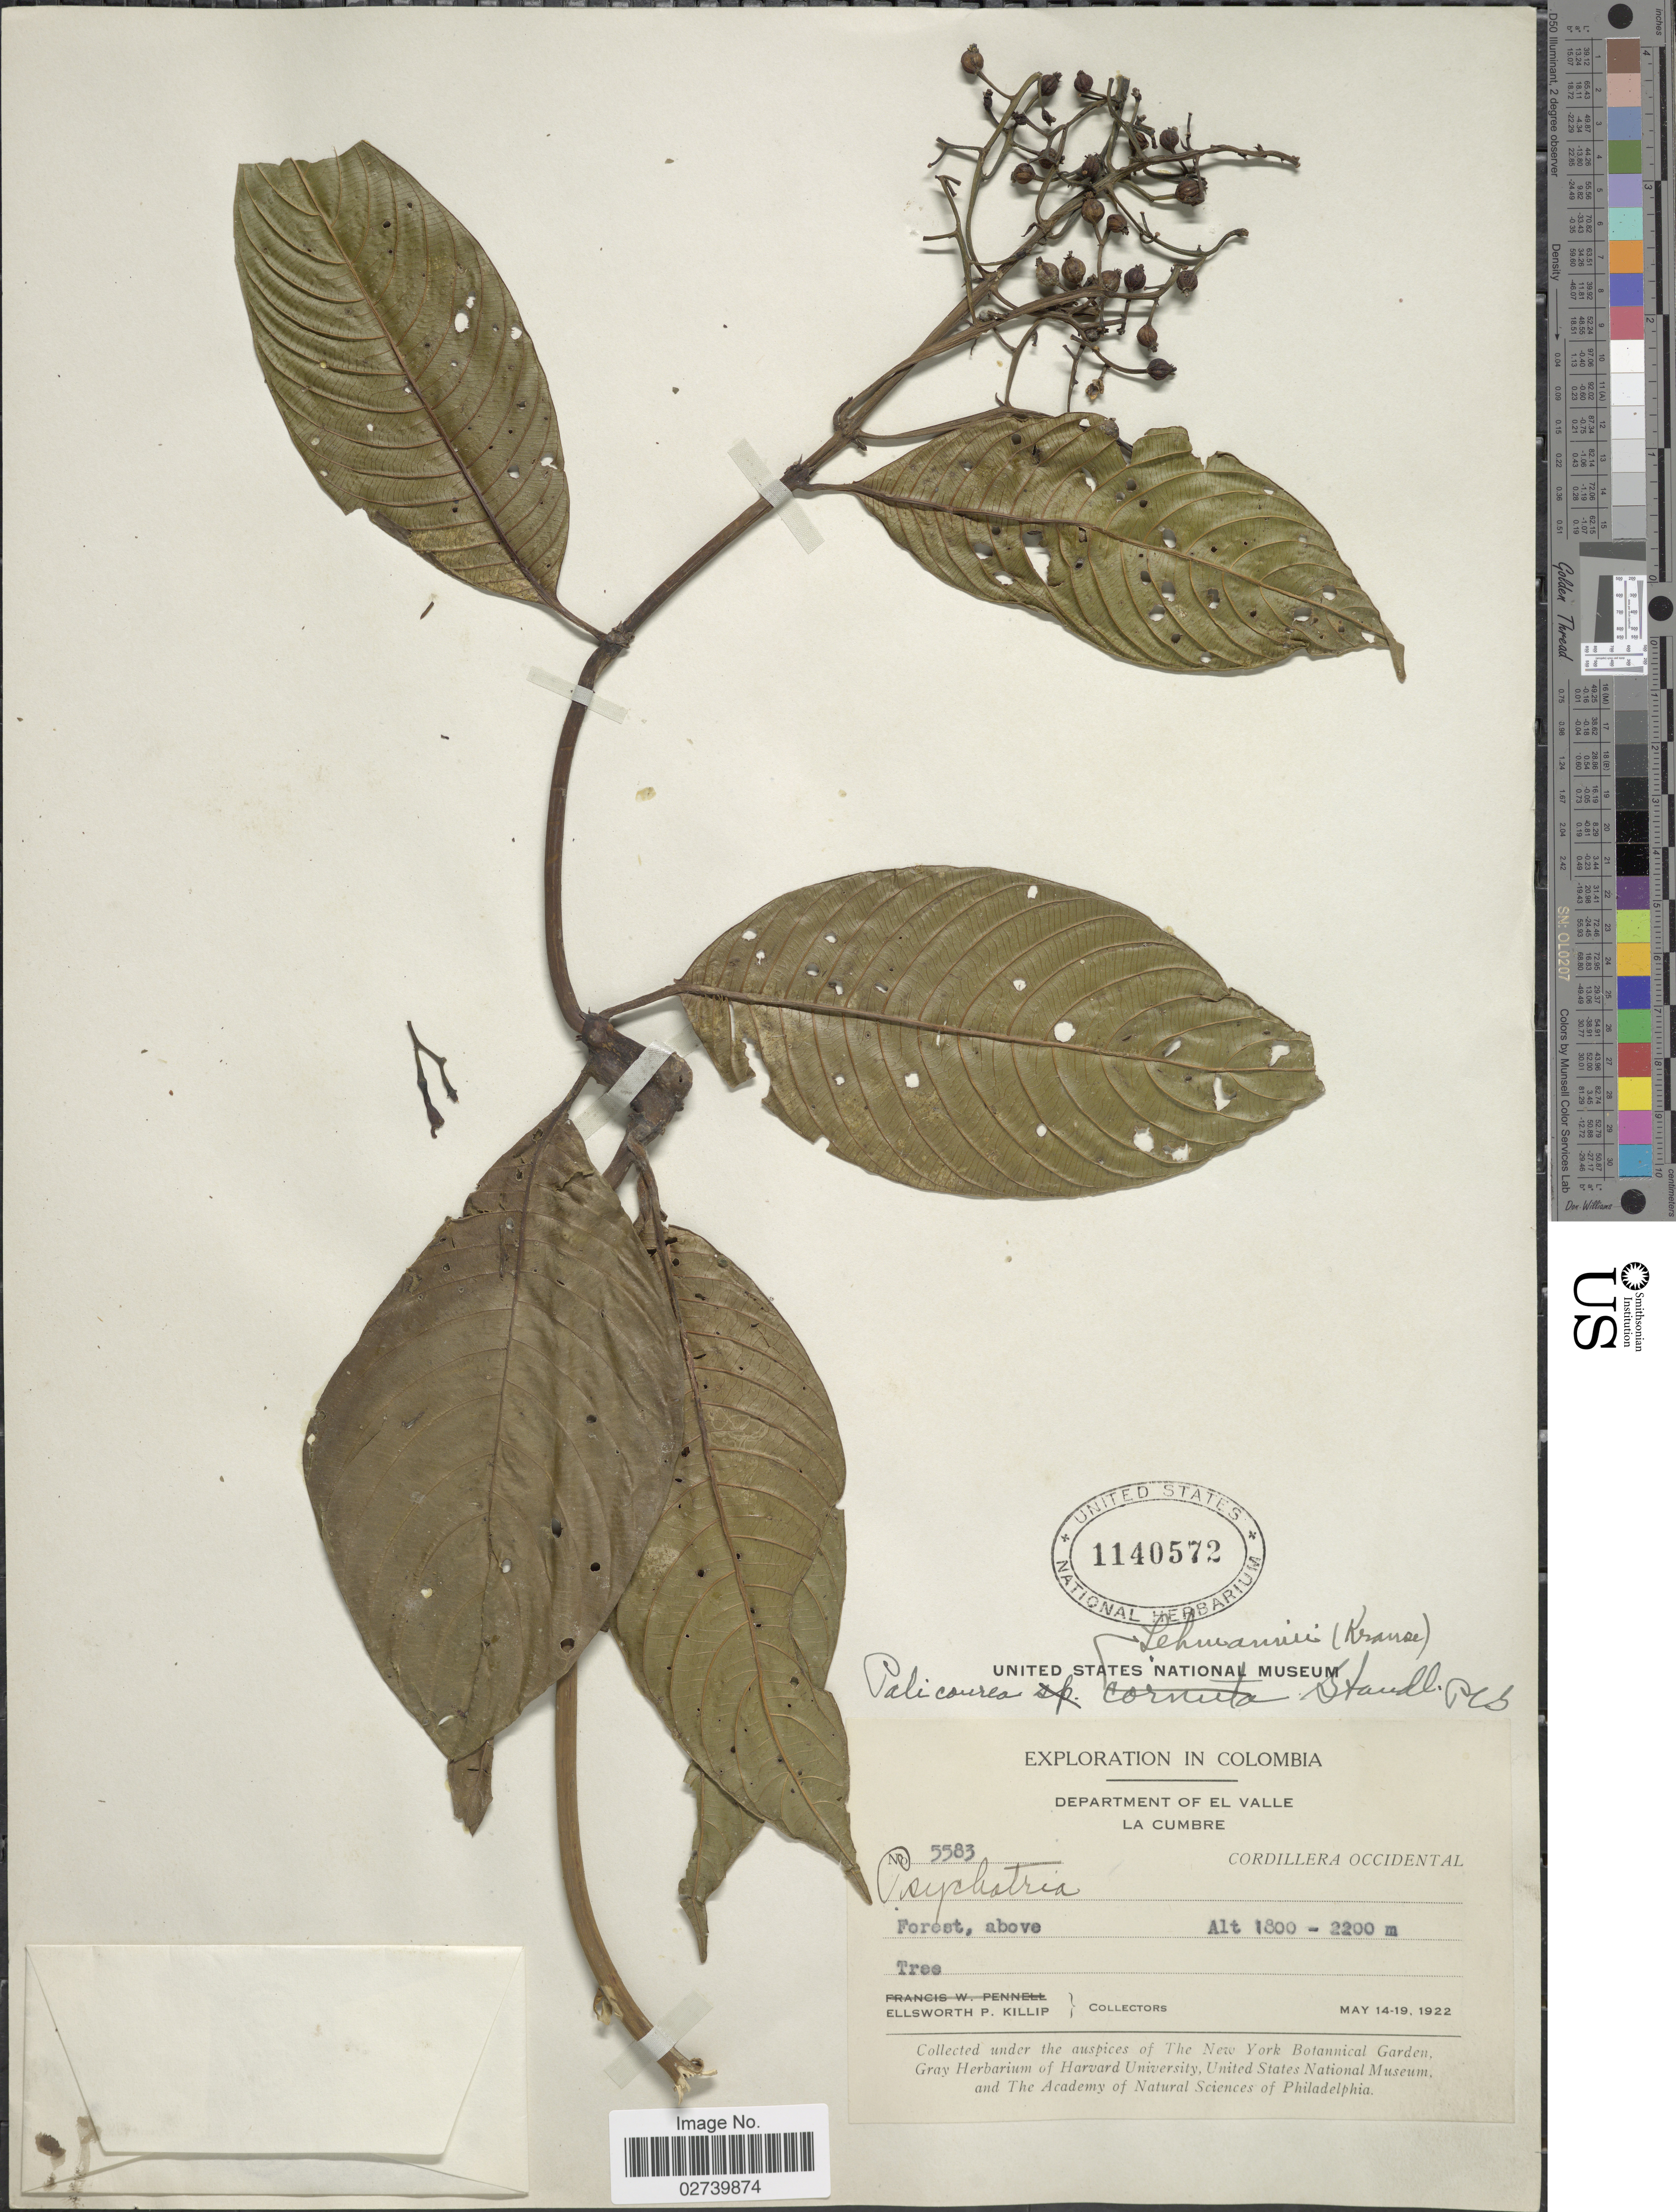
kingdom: Plantae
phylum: Tracheophyta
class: Magnoliopsida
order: Gentianales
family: Rubiaceae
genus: Palicourea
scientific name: Palicourea lehmannii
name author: (K. Schum. & K. Krause) Standl.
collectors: E. P. Killip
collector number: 5583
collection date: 1922-05-14/1922-05-19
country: Colombia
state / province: Valle del Cauca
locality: Department of El Valle. La Cumbre. Cordillera Occidental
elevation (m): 1800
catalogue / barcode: US 1140572